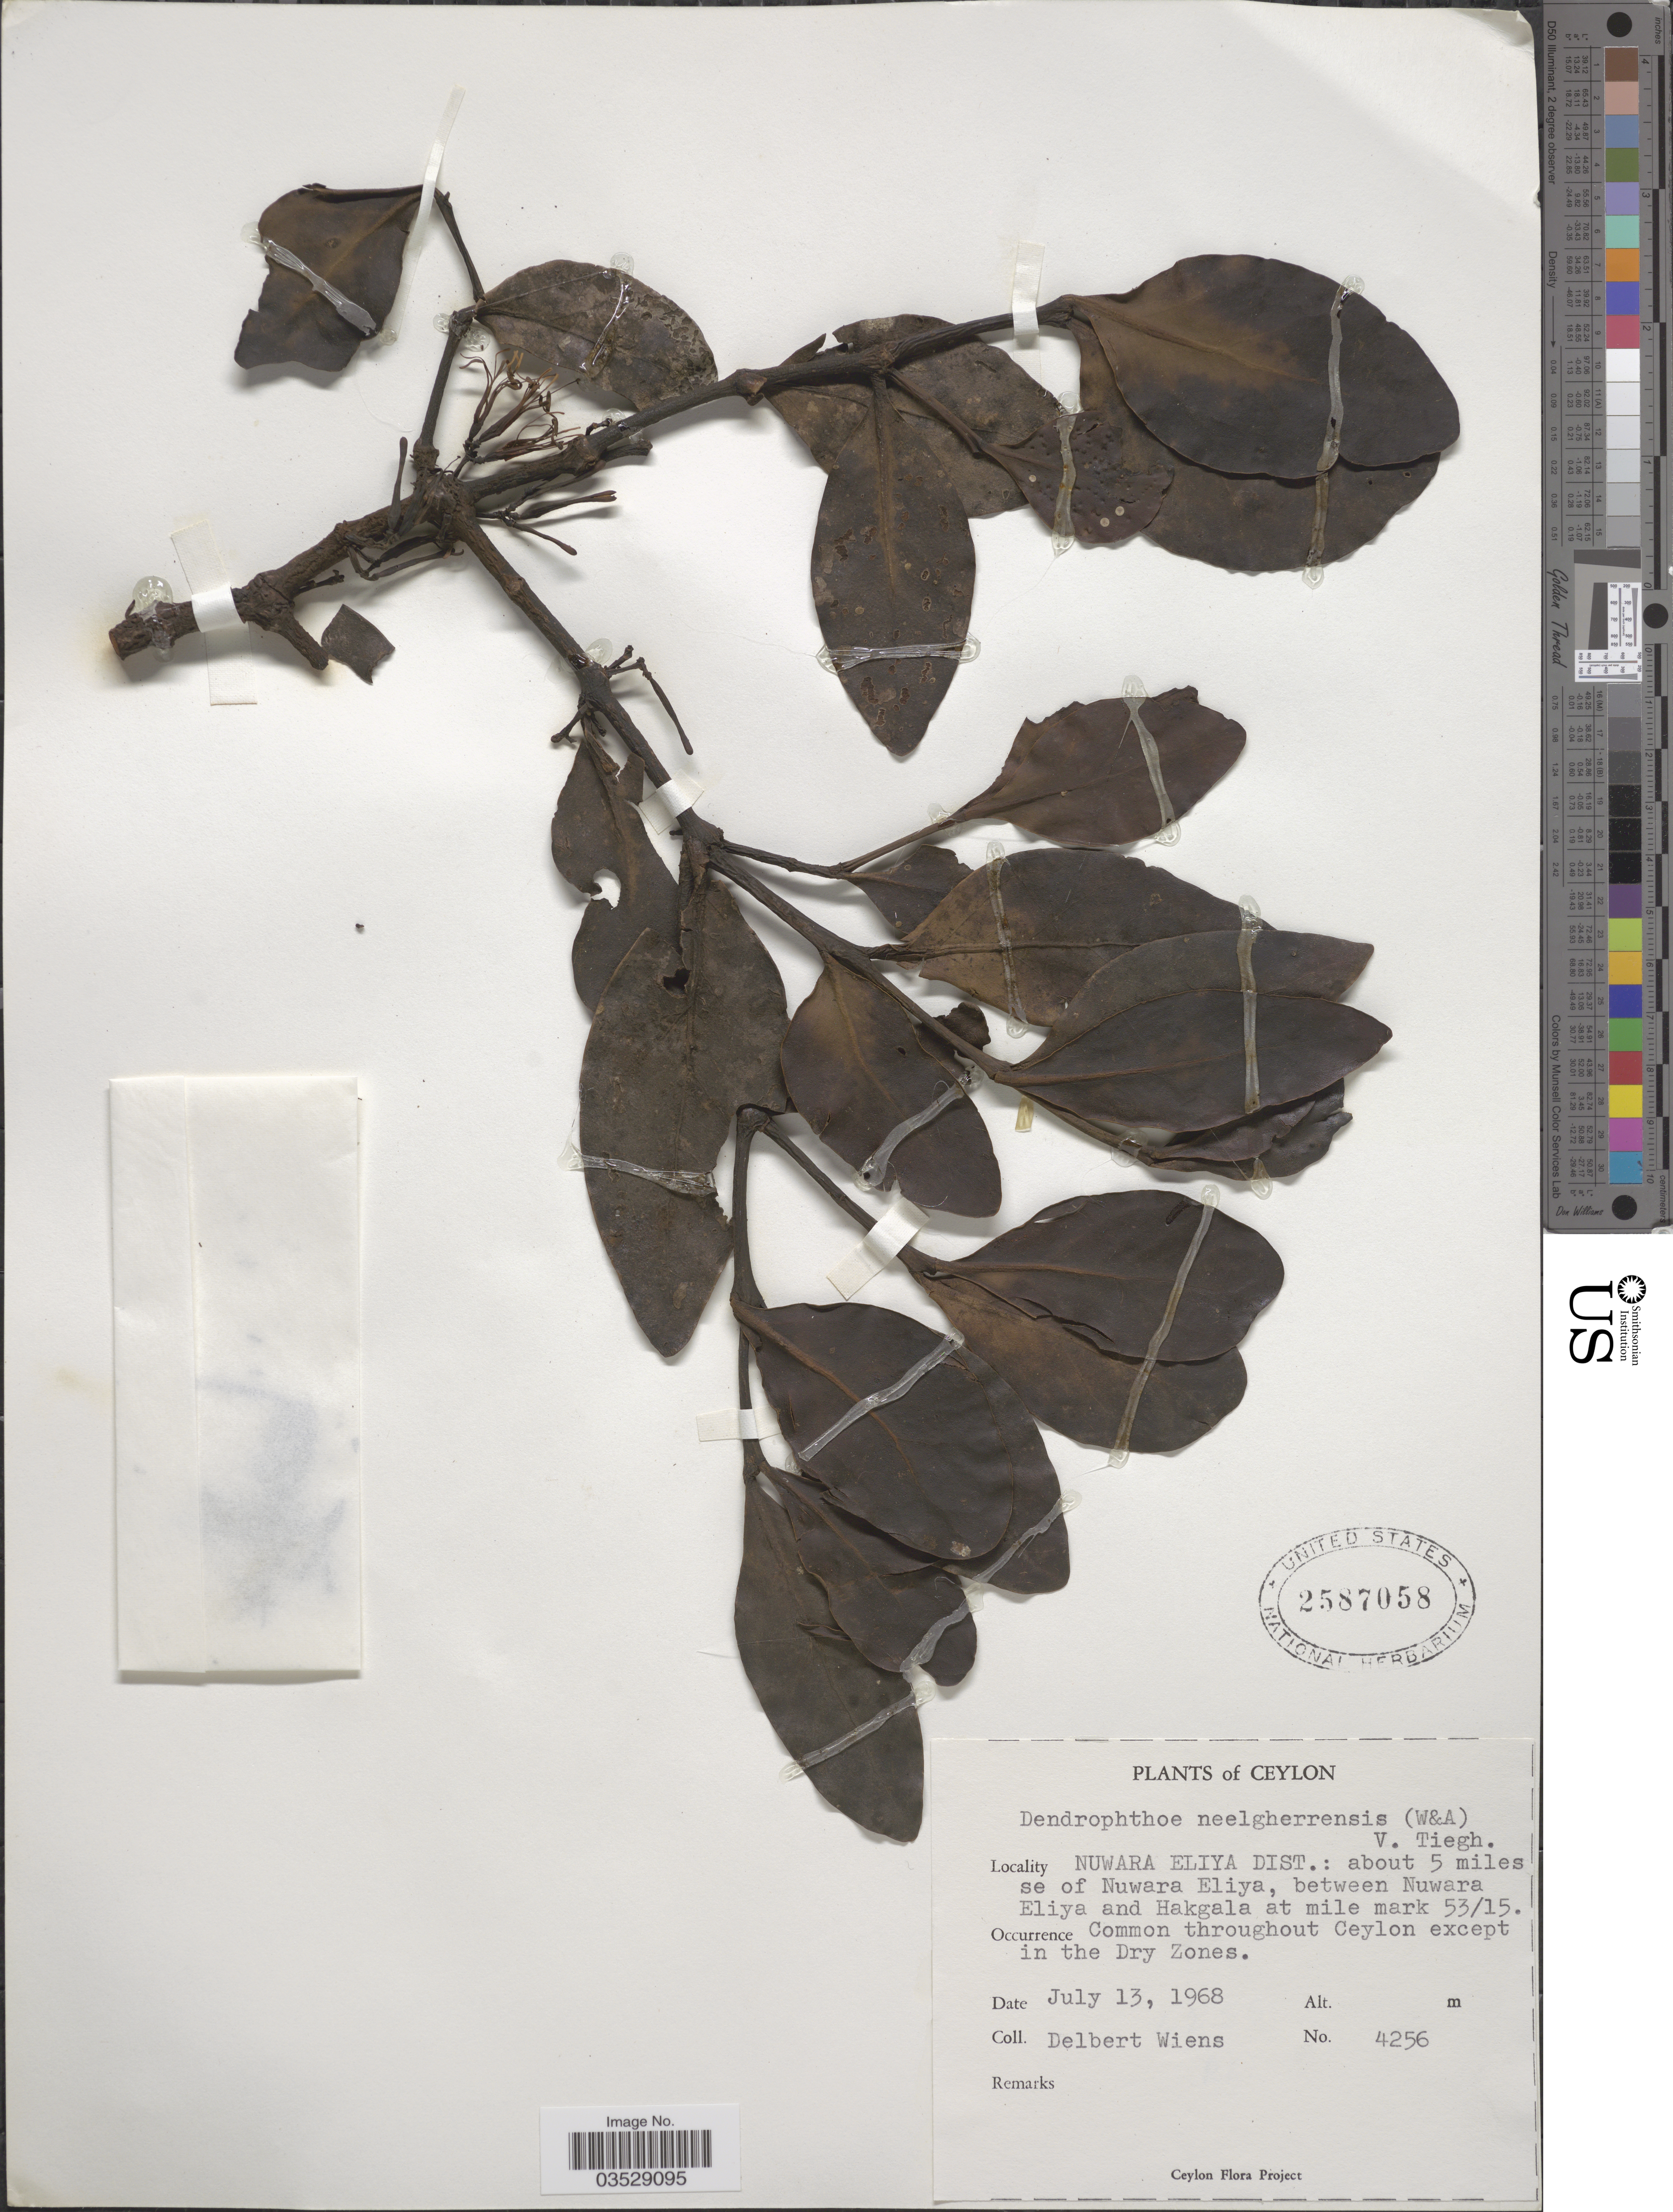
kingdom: Plantae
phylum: Tracheophyta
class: Magnoliopsida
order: Santalales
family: Loranthaceae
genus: Dendrophthoe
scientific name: Dendrophthoe trigona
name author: (Wight & Arn.) Danser ex Santapau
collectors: D. Wiens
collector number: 4256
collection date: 1968-07-13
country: Sri Lanka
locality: Ceylon. Nuwara Eliya Dist.: about 5 miles se of Nuwara Eliya, between Nuwara Eliya and Hakgala at mile mark 53/15. Throughout Ceylon.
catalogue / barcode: US 2587058